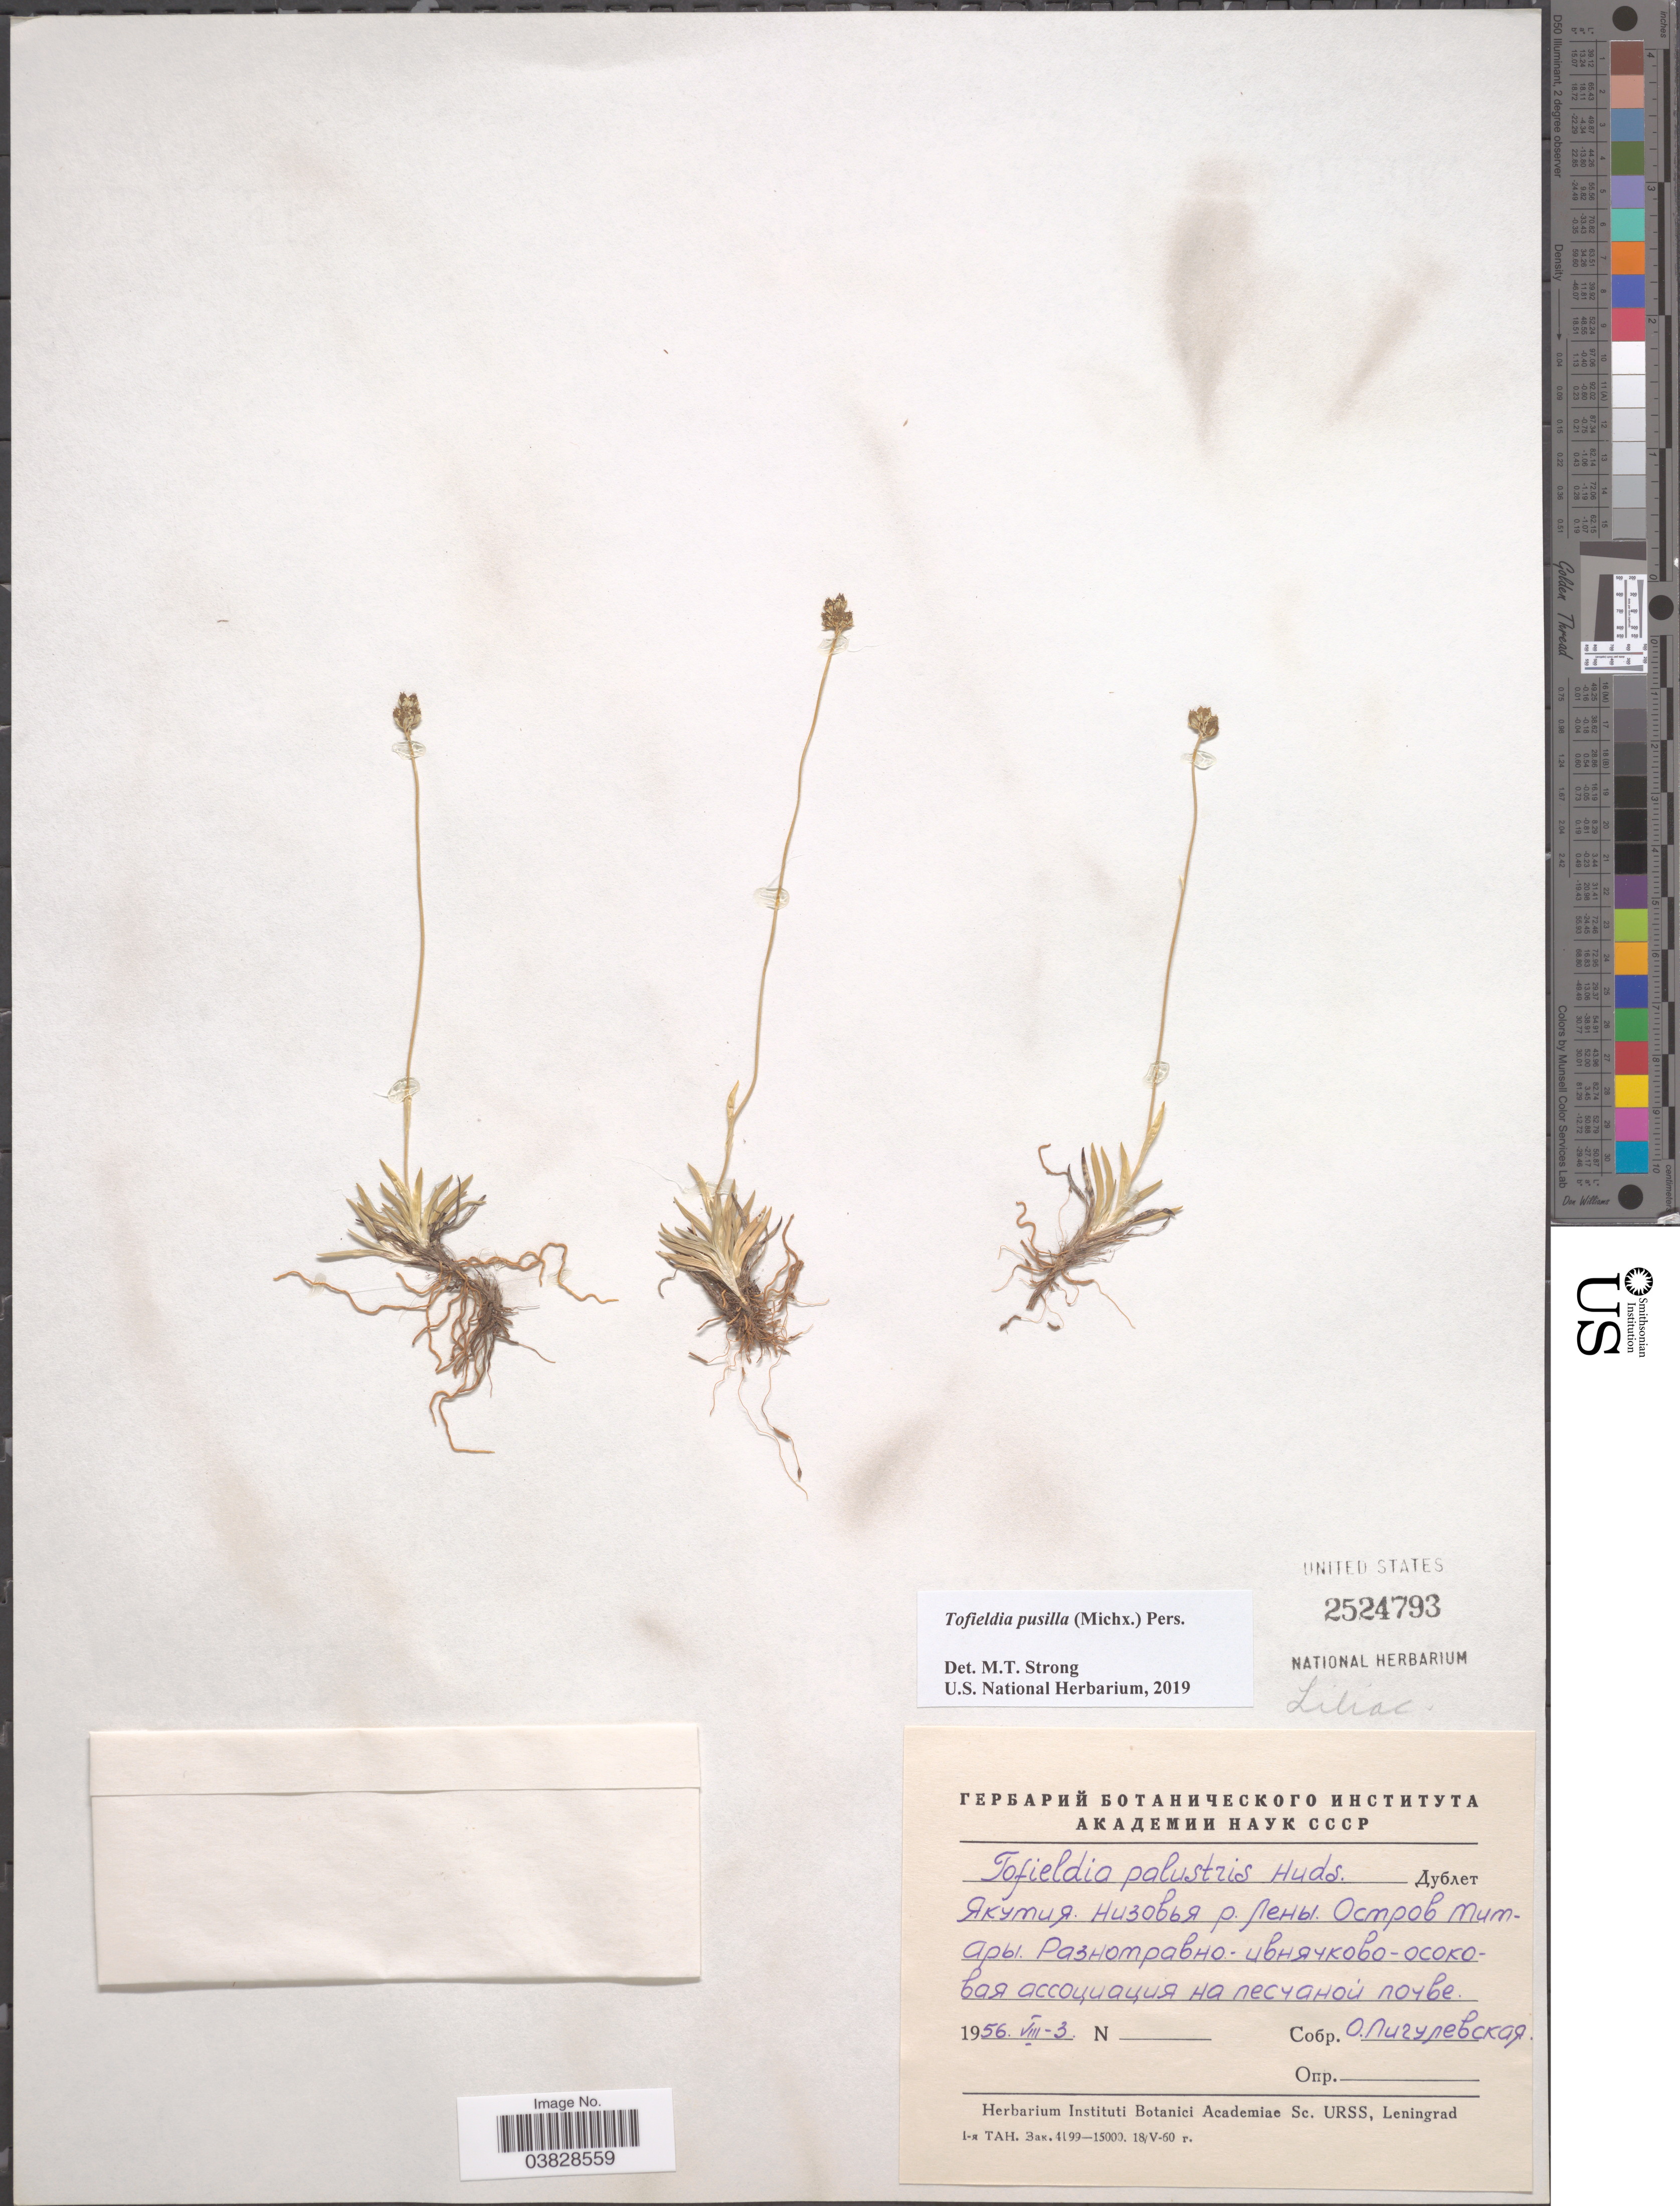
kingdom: Plantae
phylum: Tracheophyta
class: Liliopsida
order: Alismatales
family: Tofieldiaceae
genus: Tofieldia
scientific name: Tofieldia pusilla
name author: (Michx.) Pers.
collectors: O. Ligulevskaya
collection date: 1956-08-03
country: Russian Federation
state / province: Sakha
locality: River Lena, Island Tit-Ary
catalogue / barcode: US 2524793